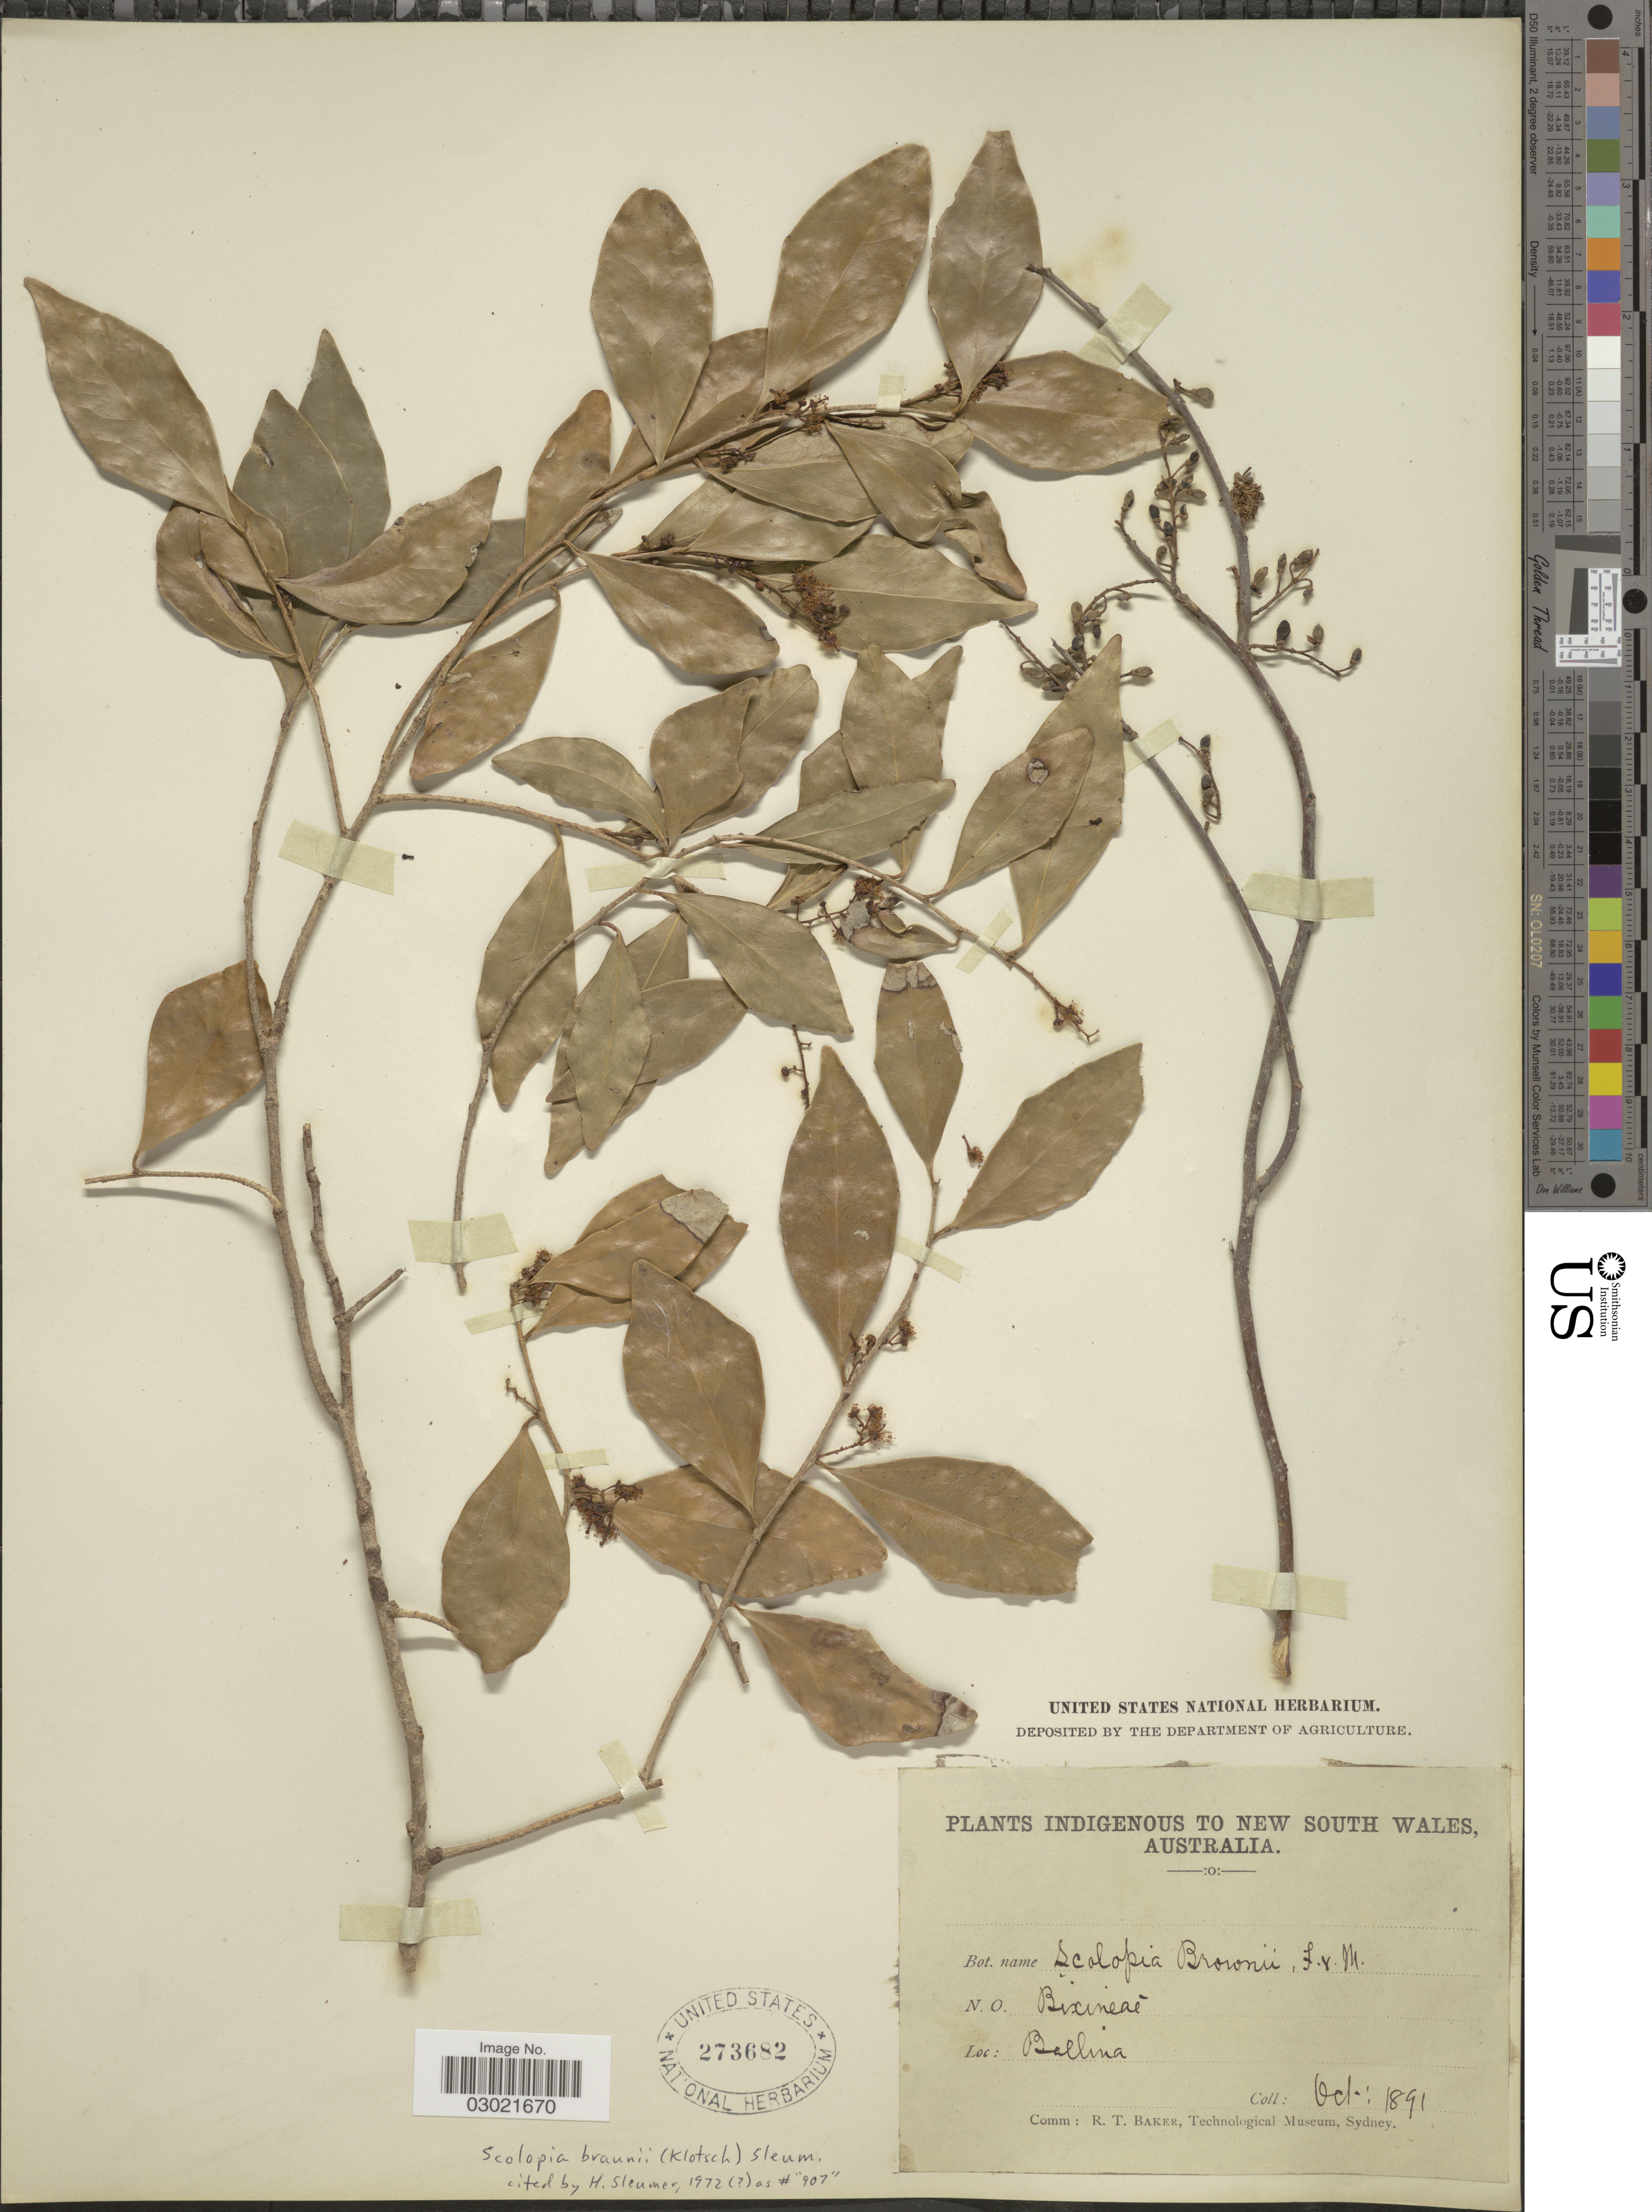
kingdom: Plantae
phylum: Tracheophyta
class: Magnoliopsida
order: Malpighiales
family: Salicaceae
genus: Scolopia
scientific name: Scolopia braunii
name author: (Klotzsch) Sleumer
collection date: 1891-10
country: Australia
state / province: New South Wales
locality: Indigenous to New South Wales. Ballina.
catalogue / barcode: US 273682